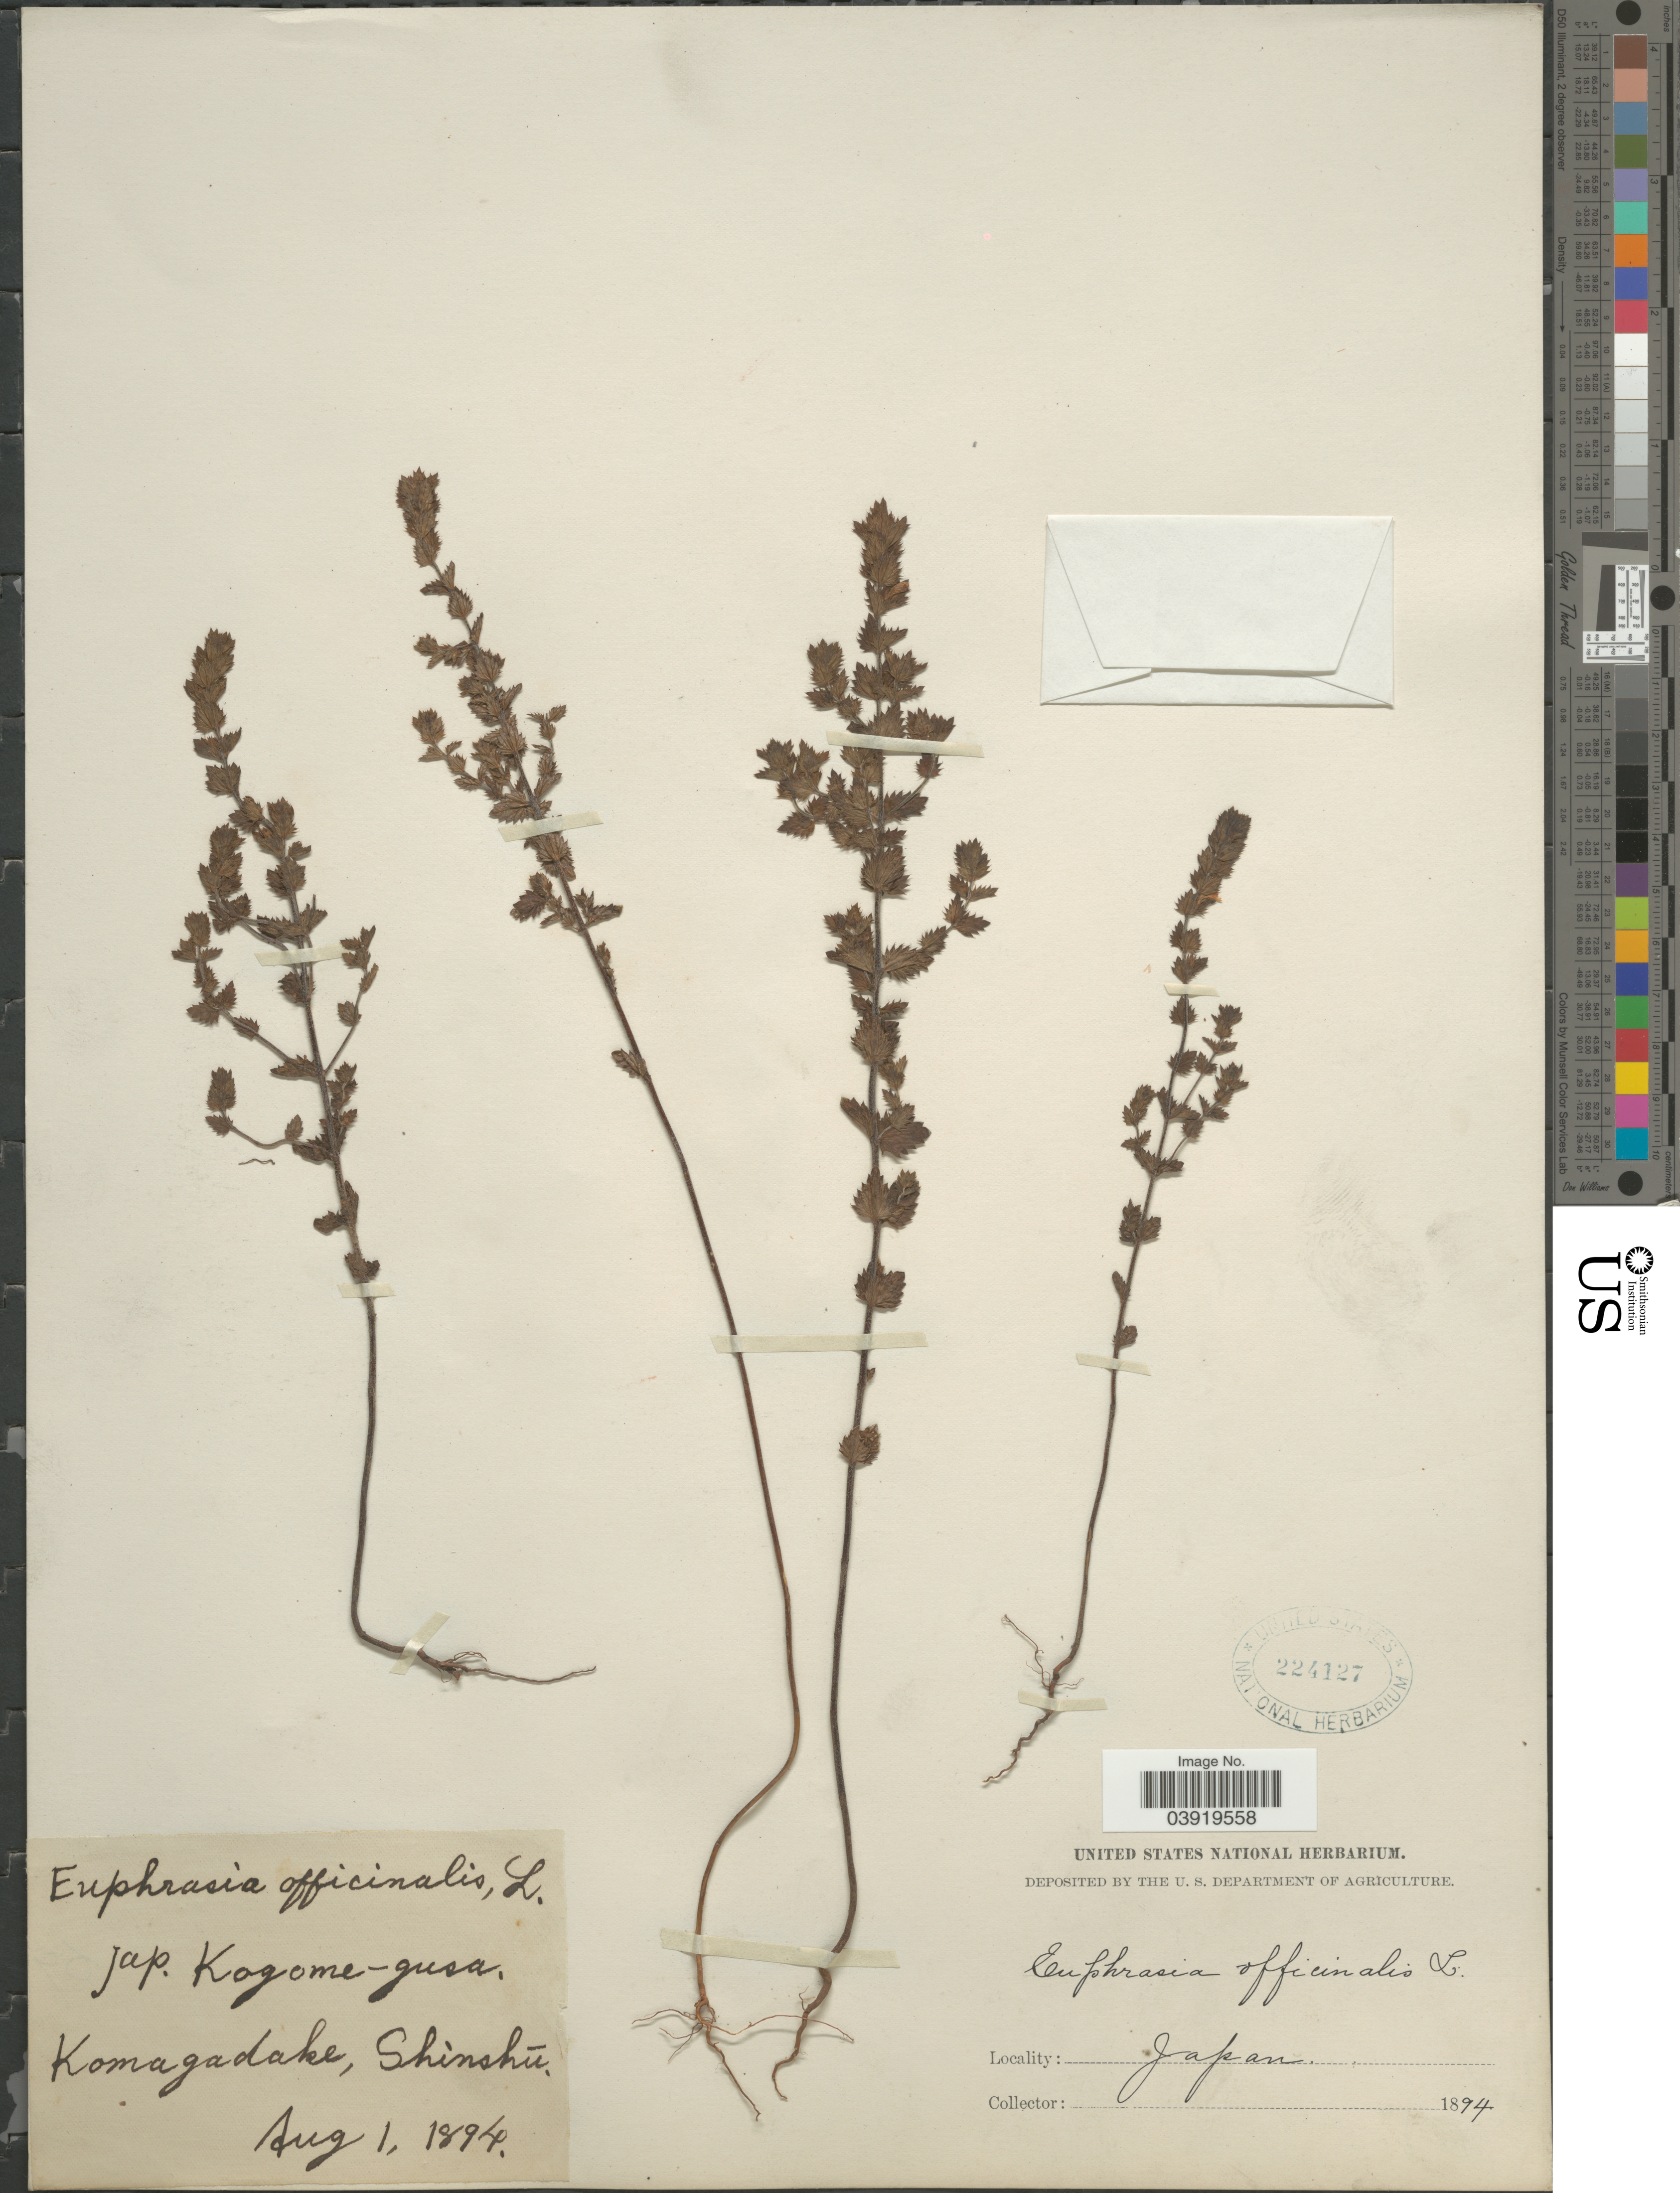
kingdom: Plantae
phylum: Tracheophyta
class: Magnoliopsida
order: Lamiales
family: Orobanchaceae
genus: Euphrasia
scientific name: Euphrasia officinalis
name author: L.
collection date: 1894-08-01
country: Japan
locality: Komagadake, Shinshū.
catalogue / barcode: US 224127